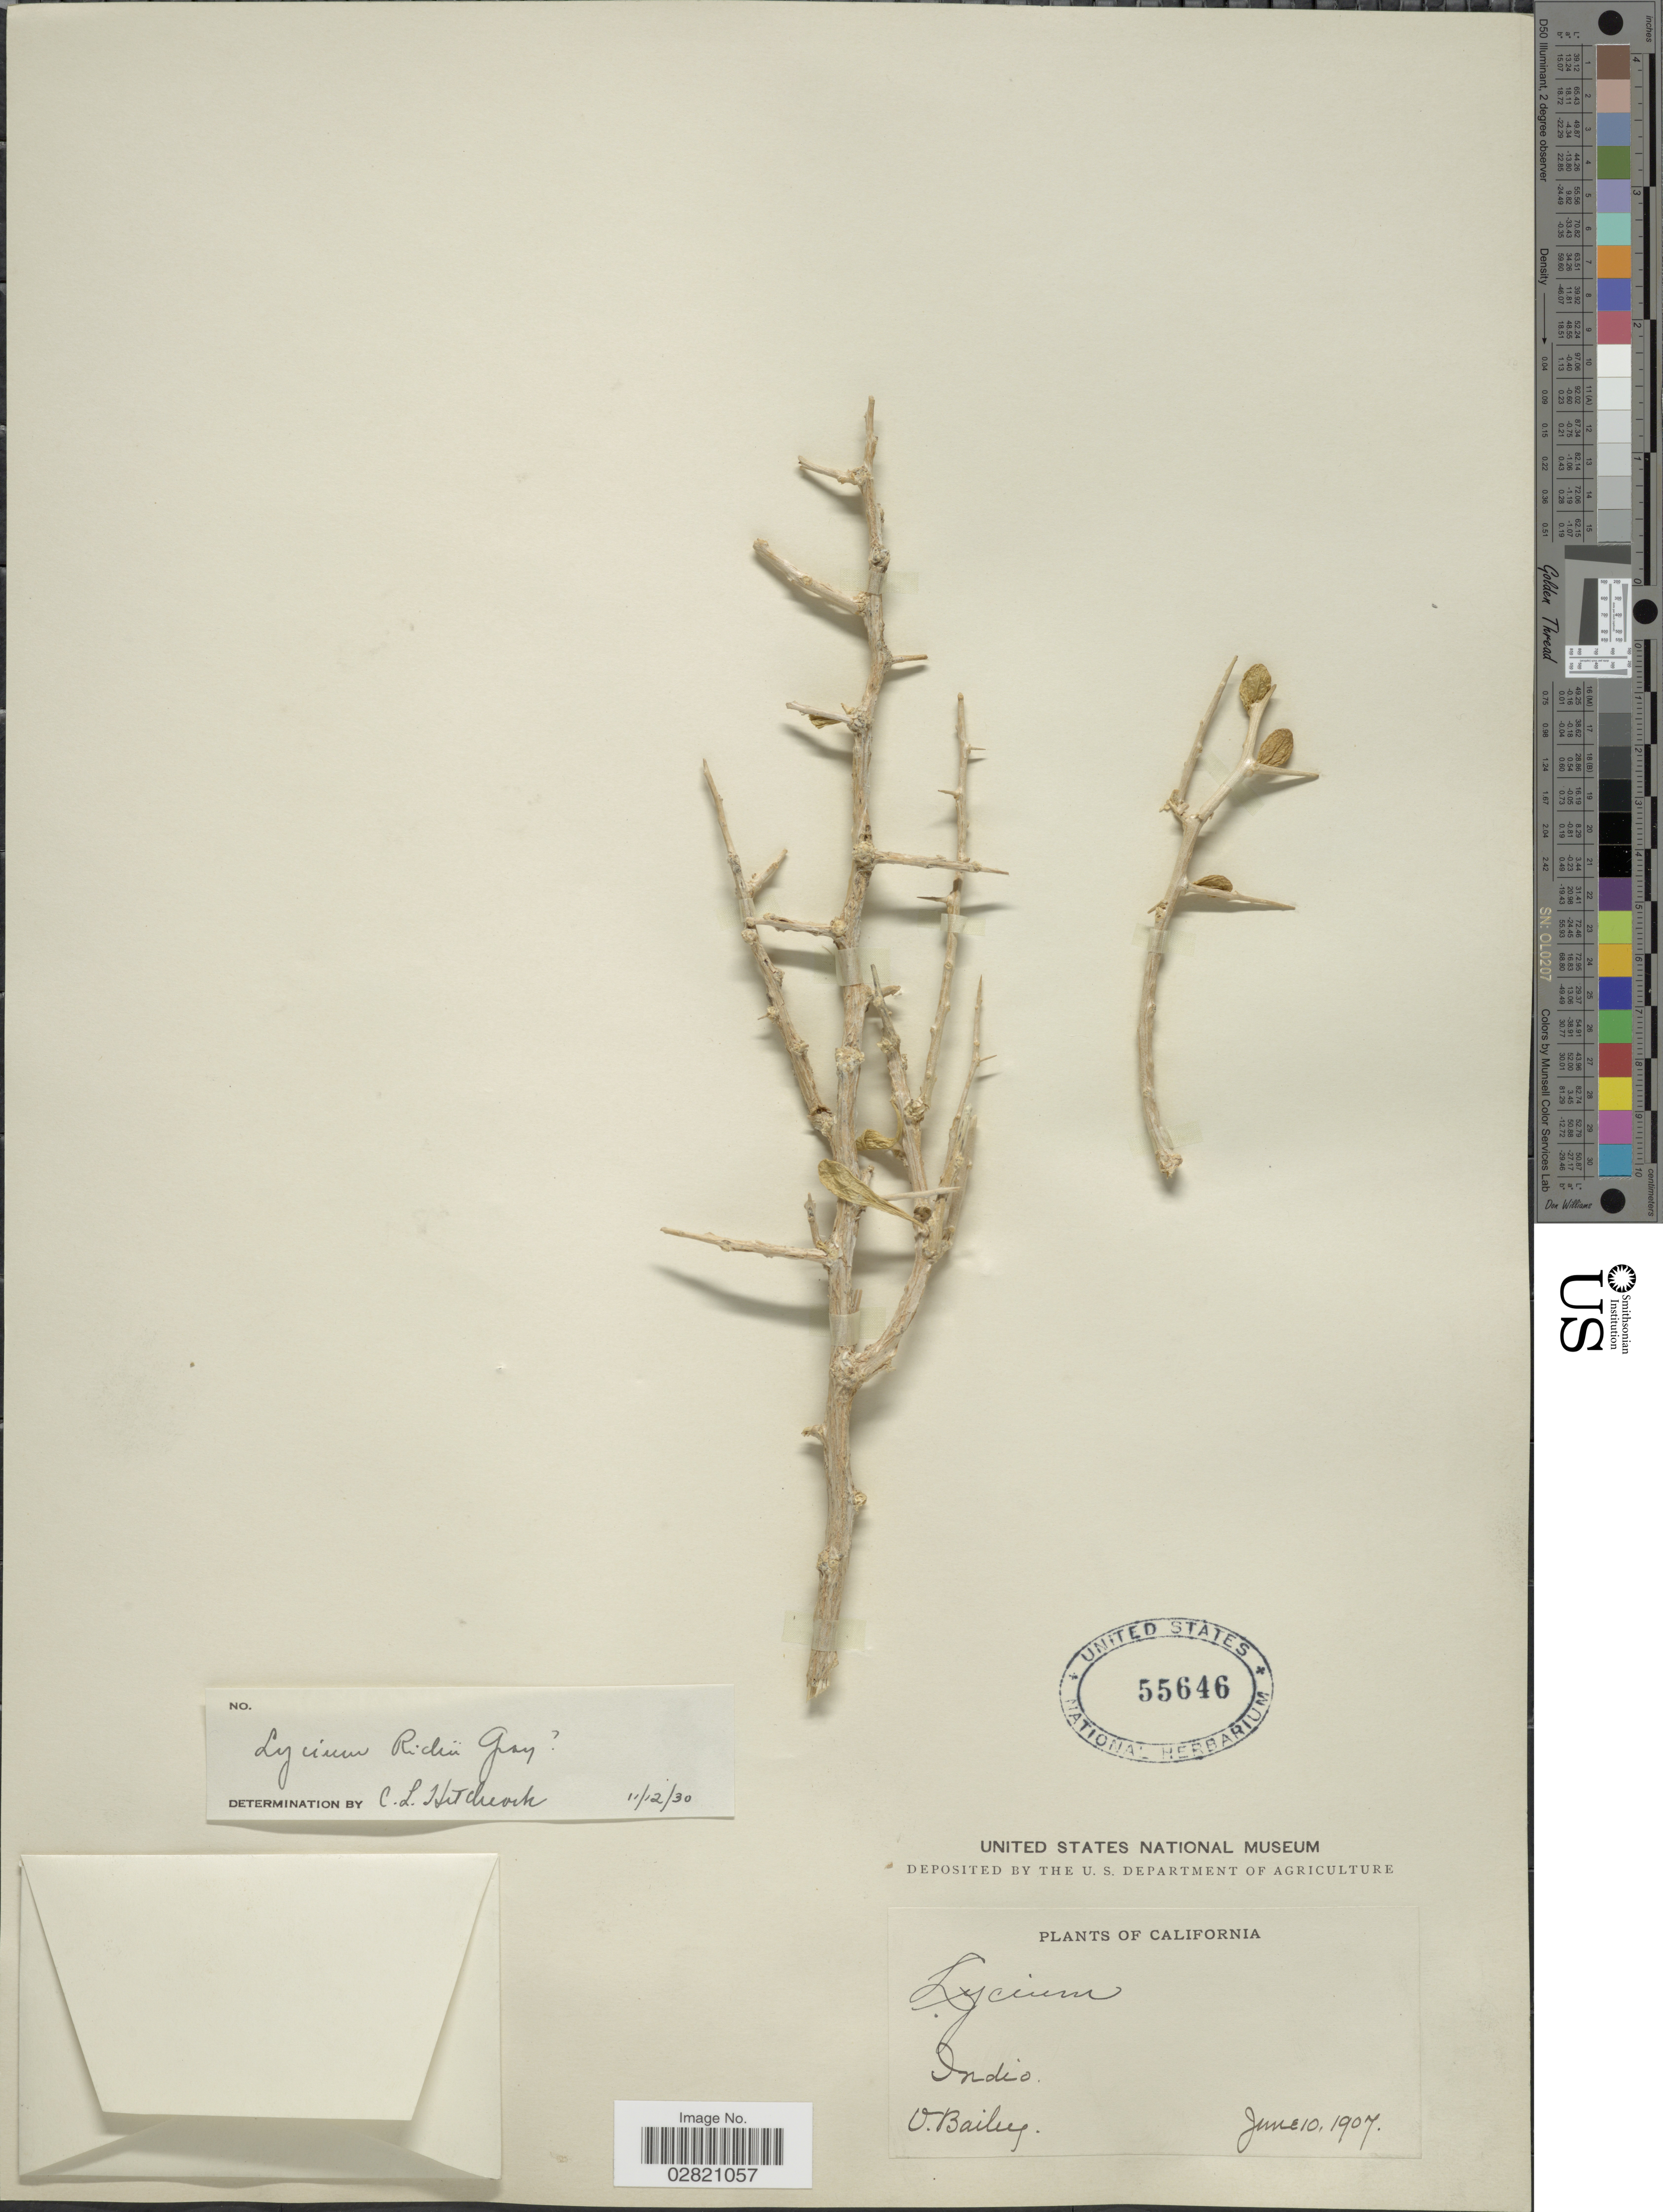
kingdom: Plantae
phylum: Tracheophyta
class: Magnoliopsida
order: Solanales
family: Solanaceae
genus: Lycium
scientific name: Lycium richii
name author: A. Gray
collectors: V. L. Bailey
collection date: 1907-06-10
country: United States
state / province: California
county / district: Riverside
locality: Indio.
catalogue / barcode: US 55646